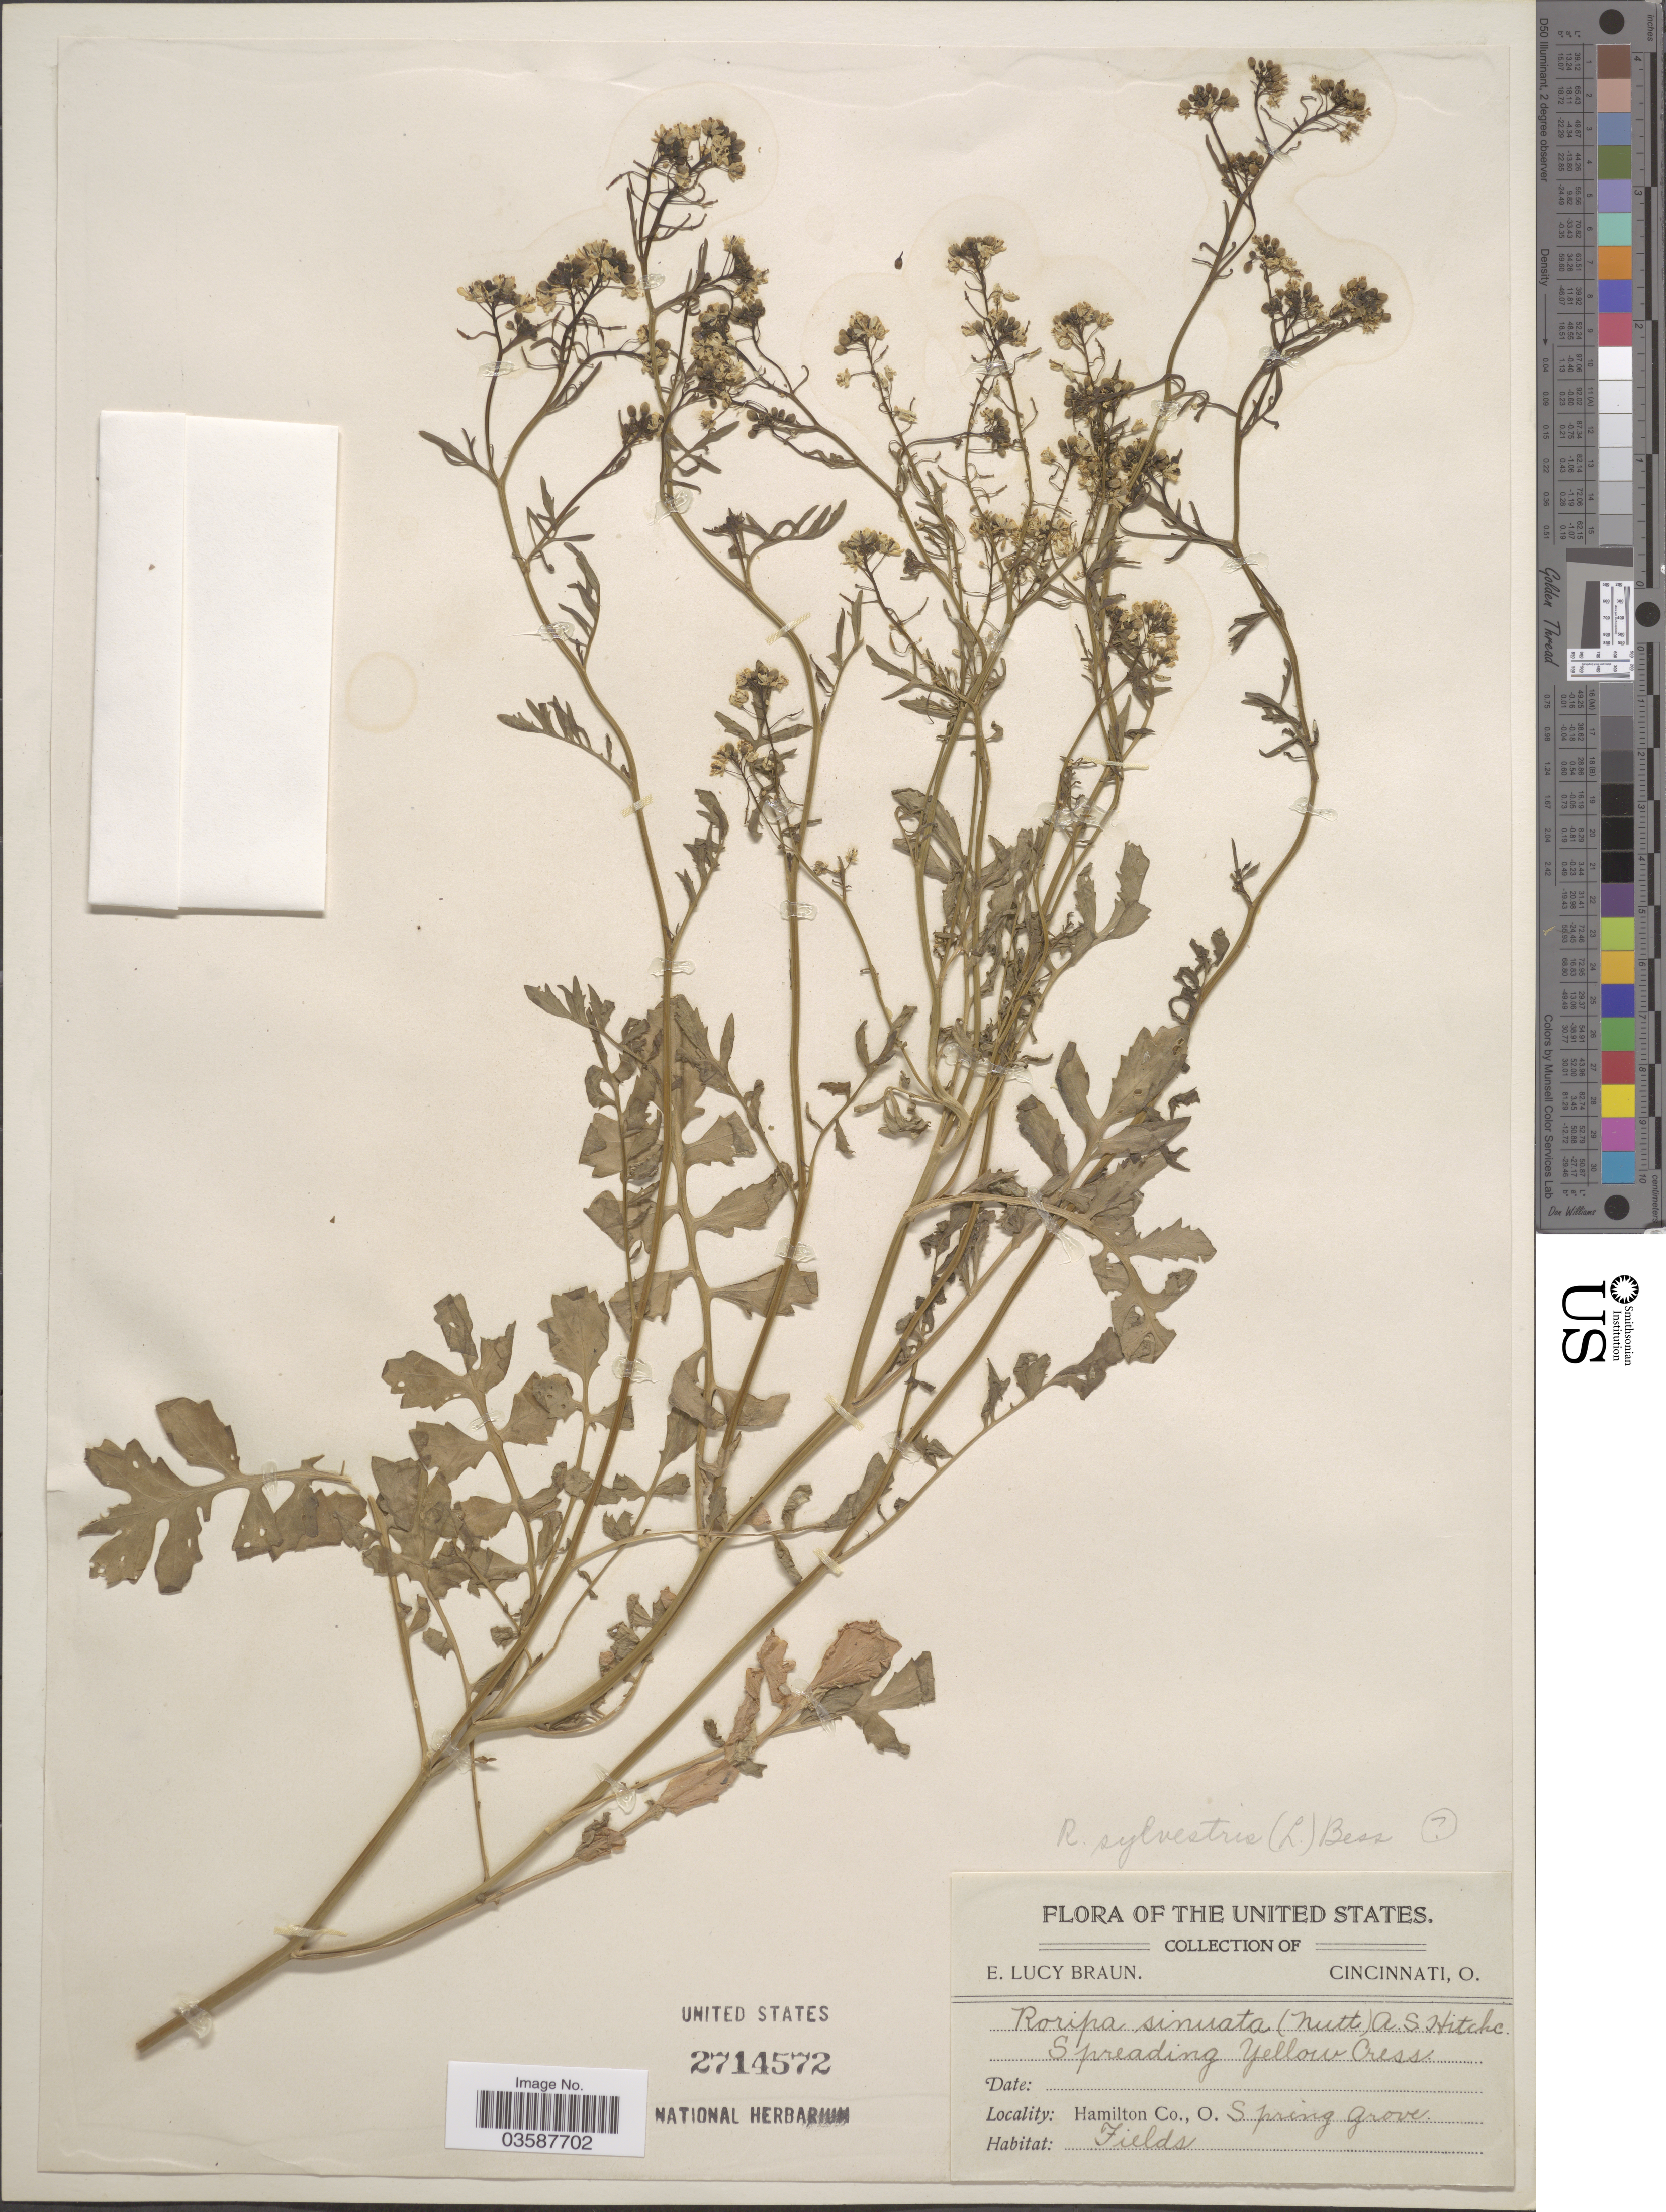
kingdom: Plantae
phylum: Tracheophyta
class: Magnoliopsida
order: Brassicales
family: Brassicaceae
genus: Rorippa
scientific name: Rorippa sylvestris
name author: (L.) Besser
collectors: E. L. Braun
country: United States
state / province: Ohio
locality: Hamilton Co., Spring Grove.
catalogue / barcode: US 2714572